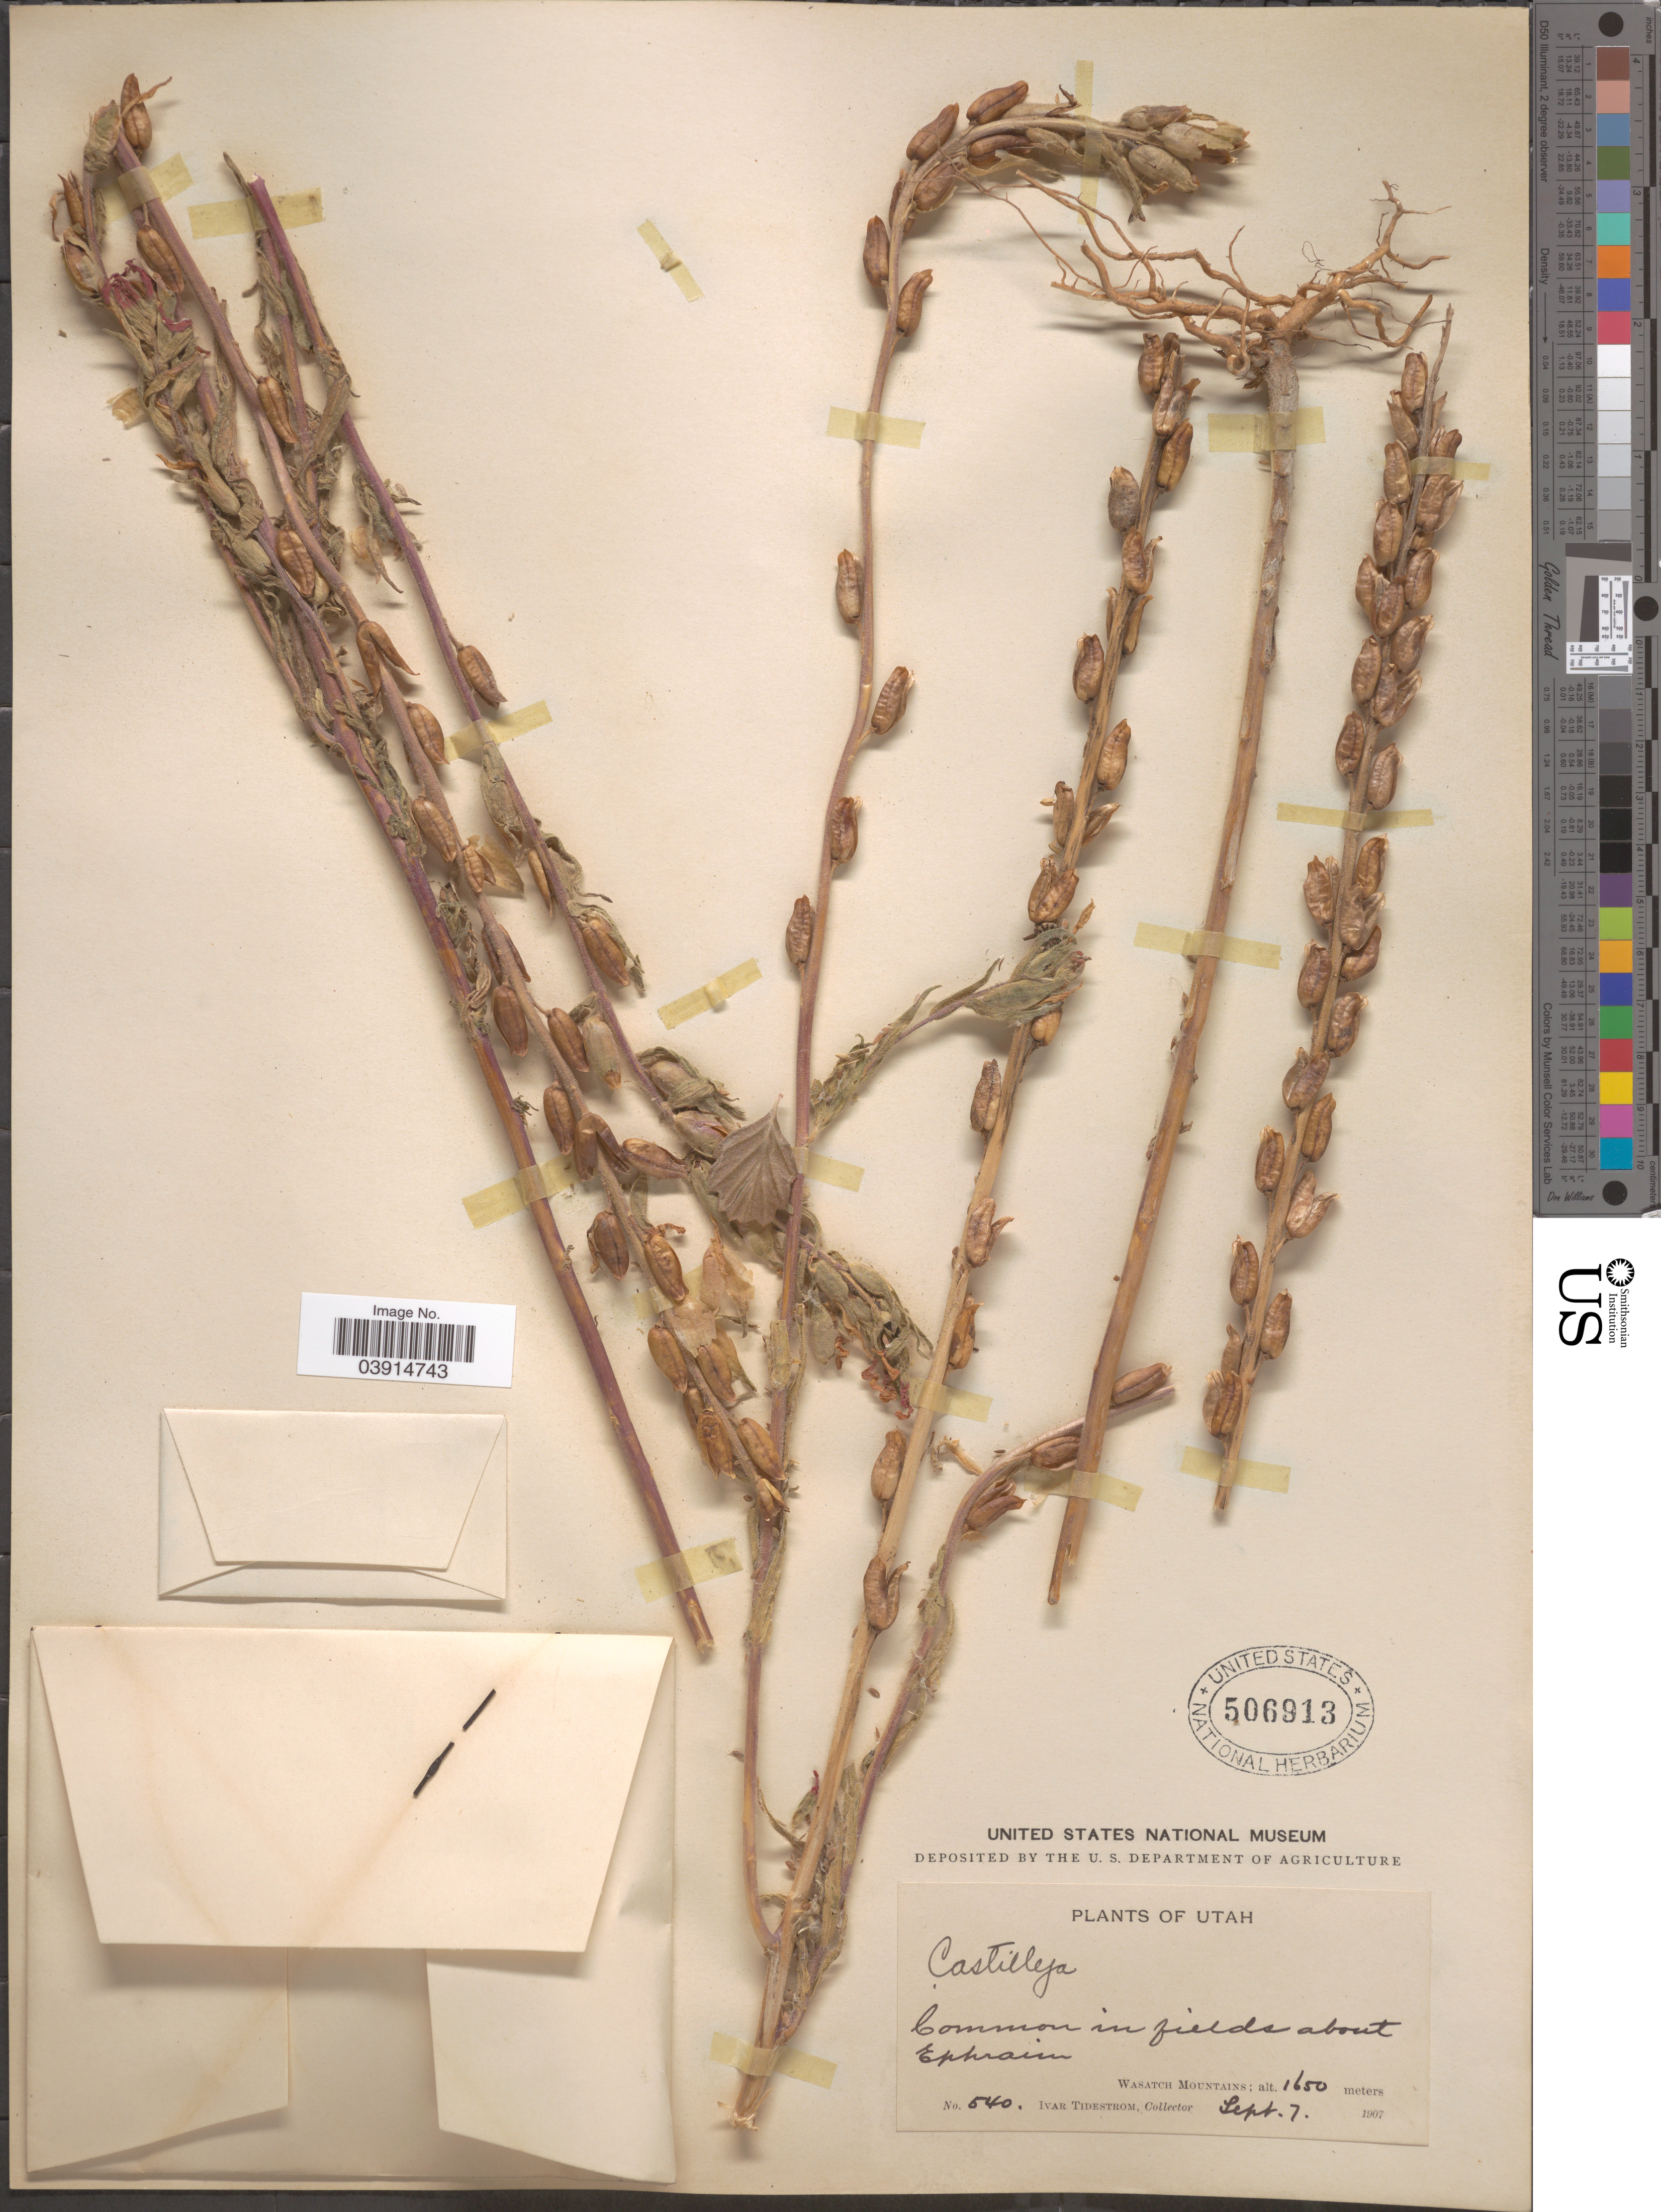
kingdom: Plantae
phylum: Tracheophyta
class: Magnoliopsida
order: Lamiales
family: Orobanchaceae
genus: Castilleja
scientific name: Castilleja sp.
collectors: I. F. Tidestrom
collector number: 540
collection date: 1907-09-07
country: United States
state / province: Utah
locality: Common in fields about Ephraim. Wasatch Mountains.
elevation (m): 1650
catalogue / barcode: US 506913